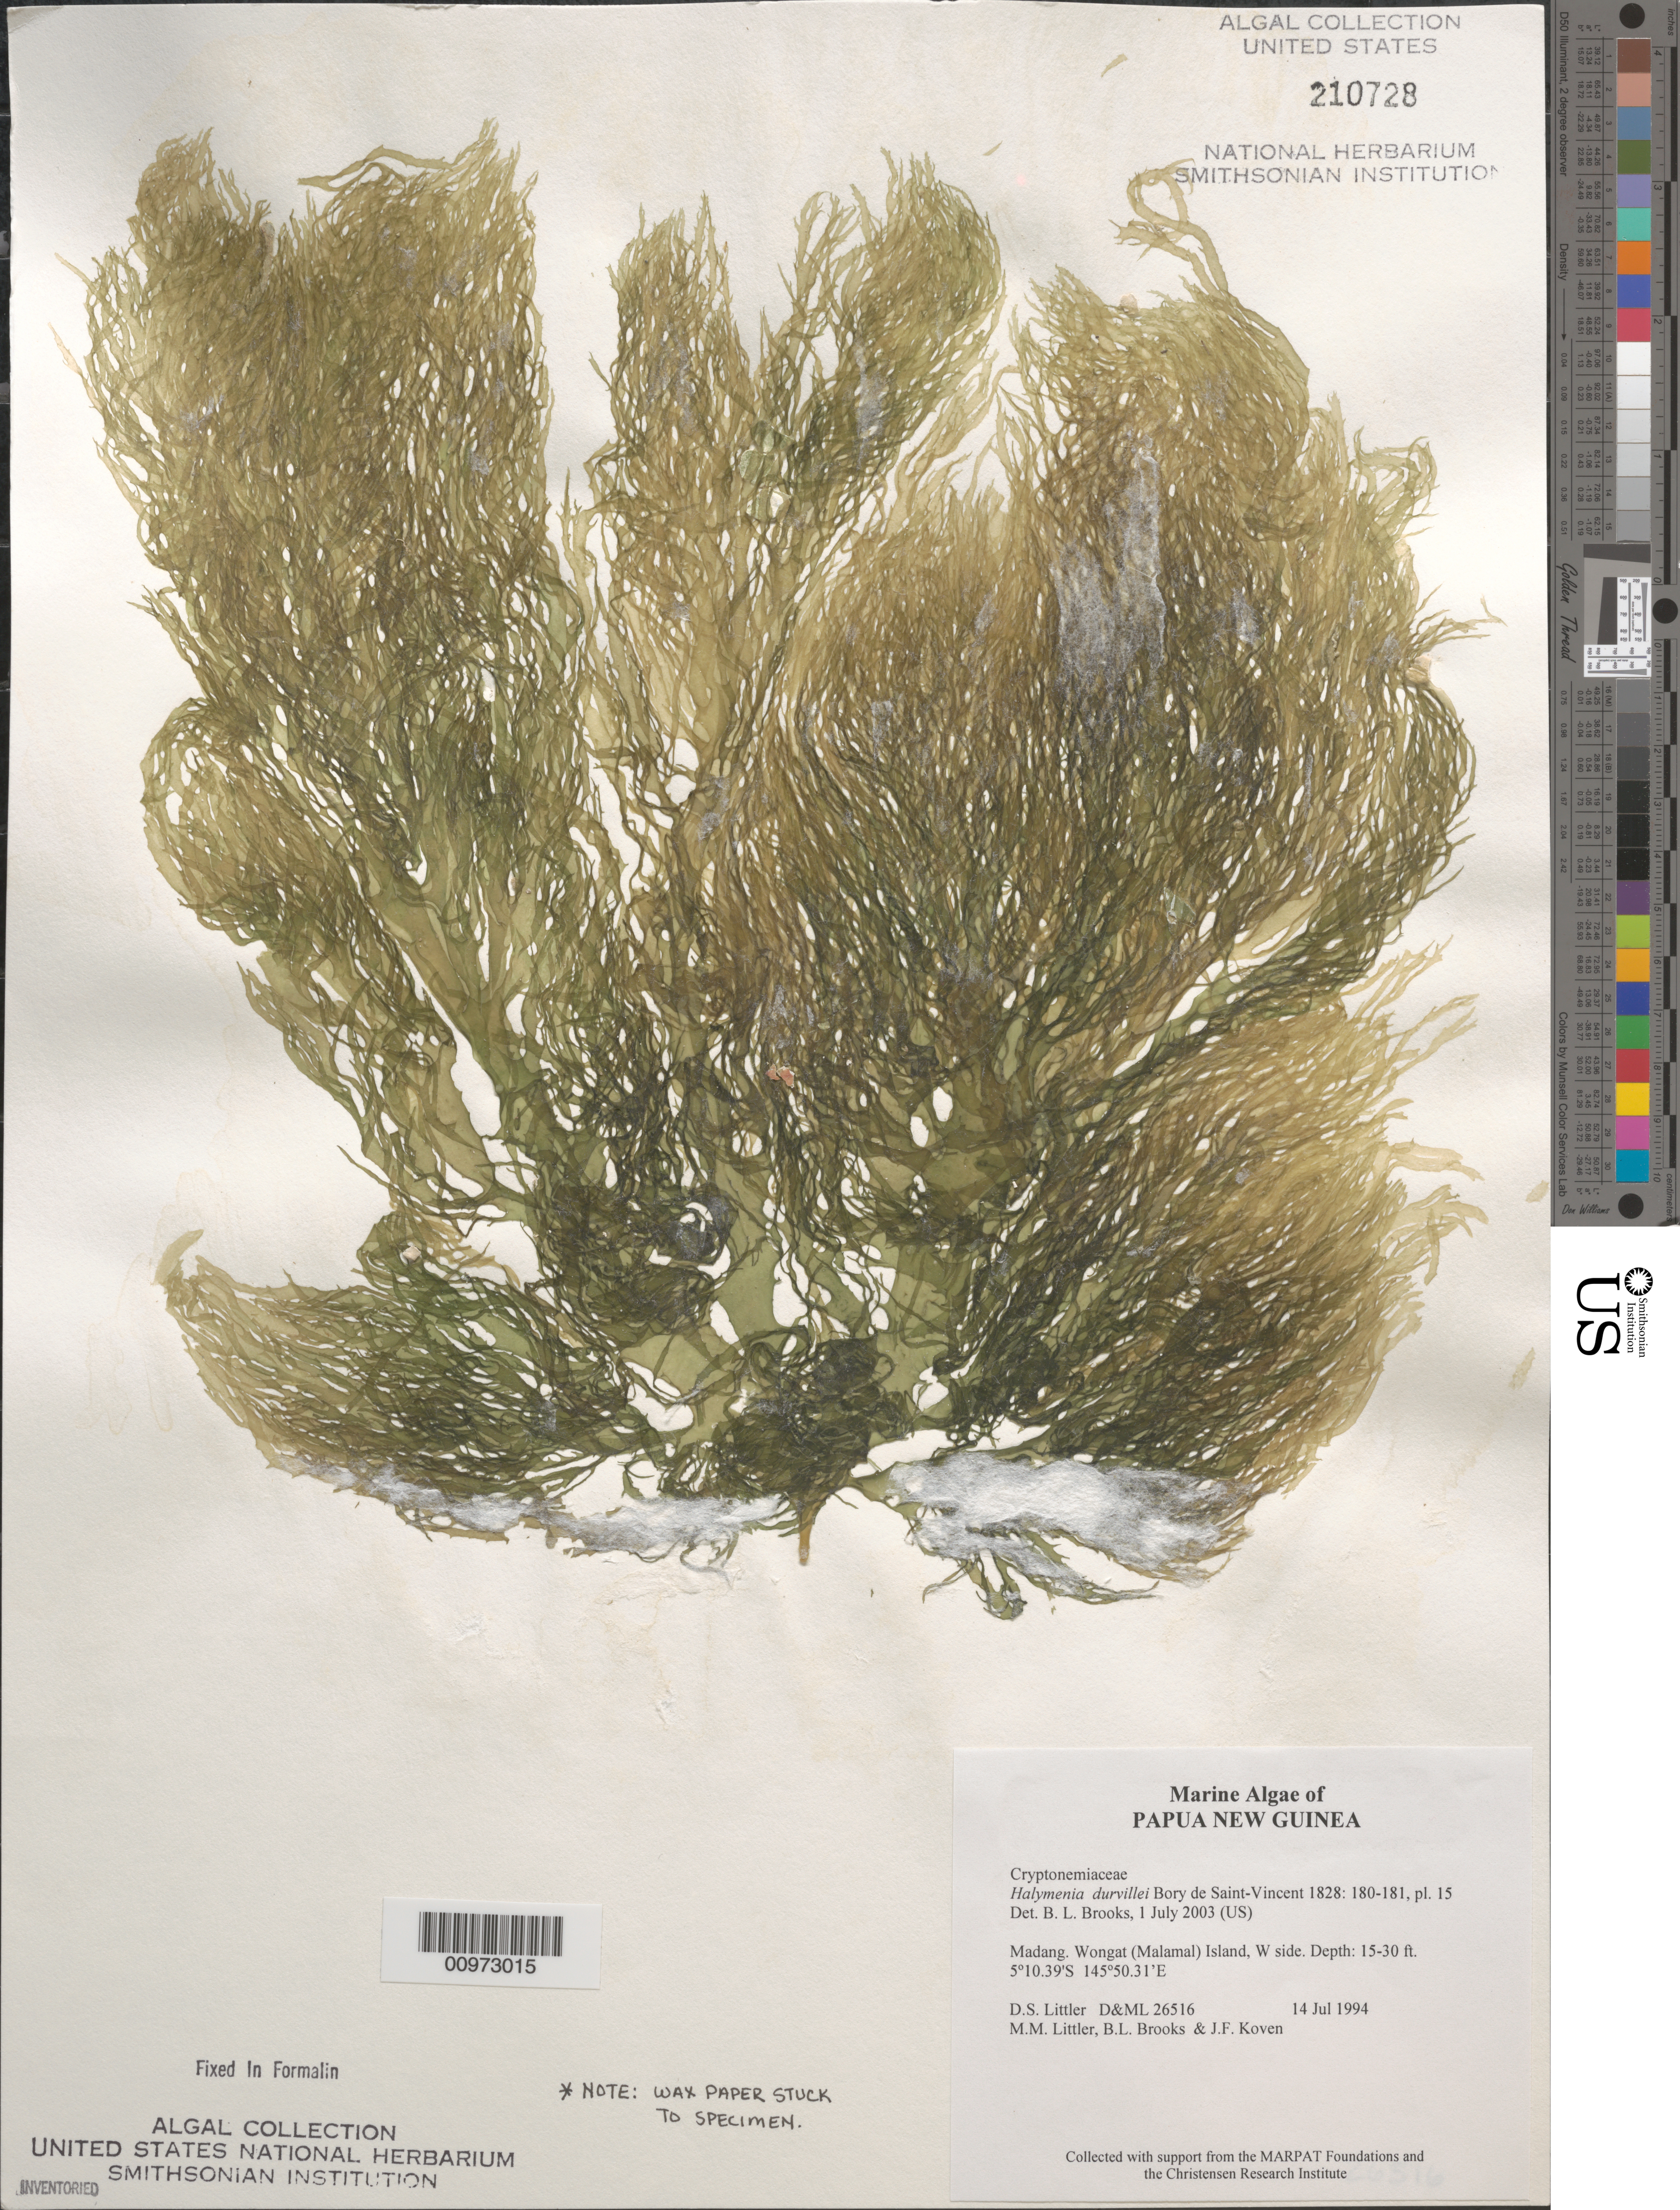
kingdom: Plantae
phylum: Rhodophyta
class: Florideophyceae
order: Halymeniales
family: Halymeniaceae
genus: Halymenia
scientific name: Halymenia durvillei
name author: Bory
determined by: Brooks, B. L., (BOT), Smithsonian Institution - National Museum of Natural History (UNITED STATES)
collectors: D. S. Littler, M. M. Littler, B. Brooks & J. Koven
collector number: D&ML 26516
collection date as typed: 14 Jul 1994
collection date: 1994-07-14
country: Papua New Guinea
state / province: Madang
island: Wongat [Malamal]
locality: West side of island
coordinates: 5 10.39'S, 145 50.31'E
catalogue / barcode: US 210728